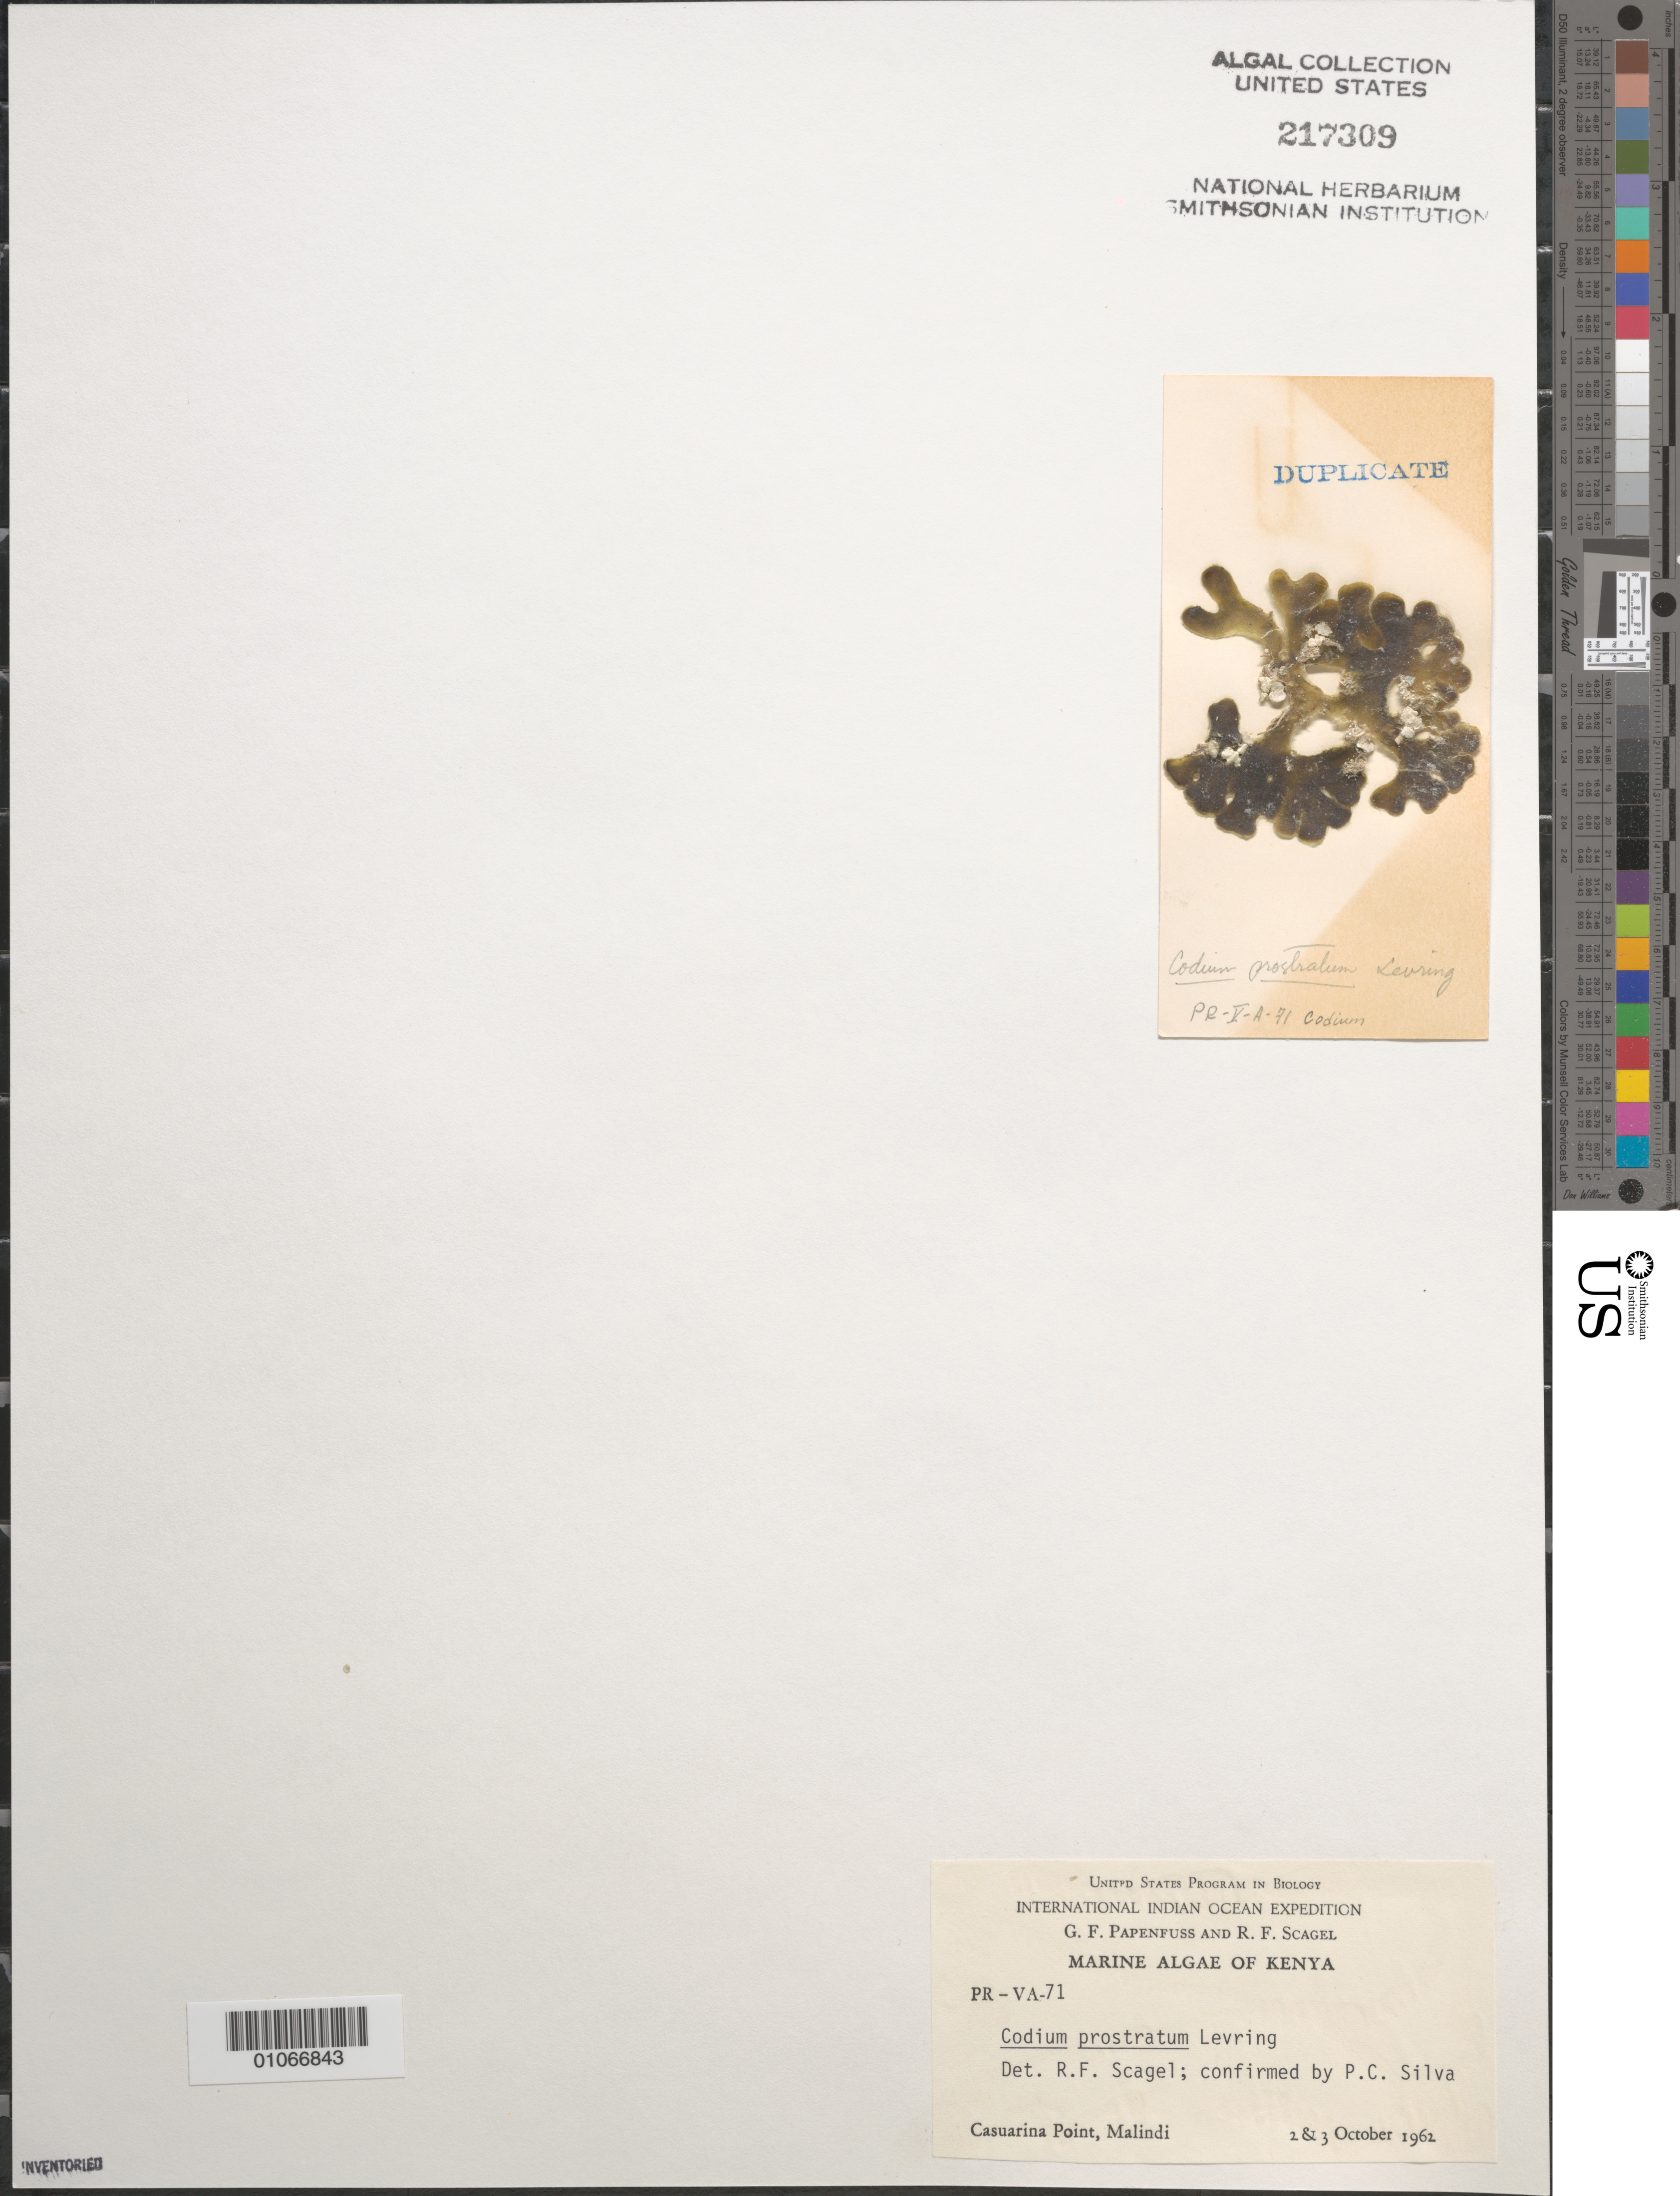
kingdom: Plantae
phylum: Chlorophyta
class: Ulvophyceae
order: Bryopsidales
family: Codiaceae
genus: Codium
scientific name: Codium prostratum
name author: Levring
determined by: Scagel, R. F.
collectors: G. Papenfuss & R. F. Scagel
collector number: PR-VA-71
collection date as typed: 02 Oct 1962 and 03 Oct 1962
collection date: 1962-10-02,1962-10-03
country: Kenya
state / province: Kilifi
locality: Casuarina Point, Malindi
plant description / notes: International Indian Ocean Expedition, 1962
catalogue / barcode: US 217309